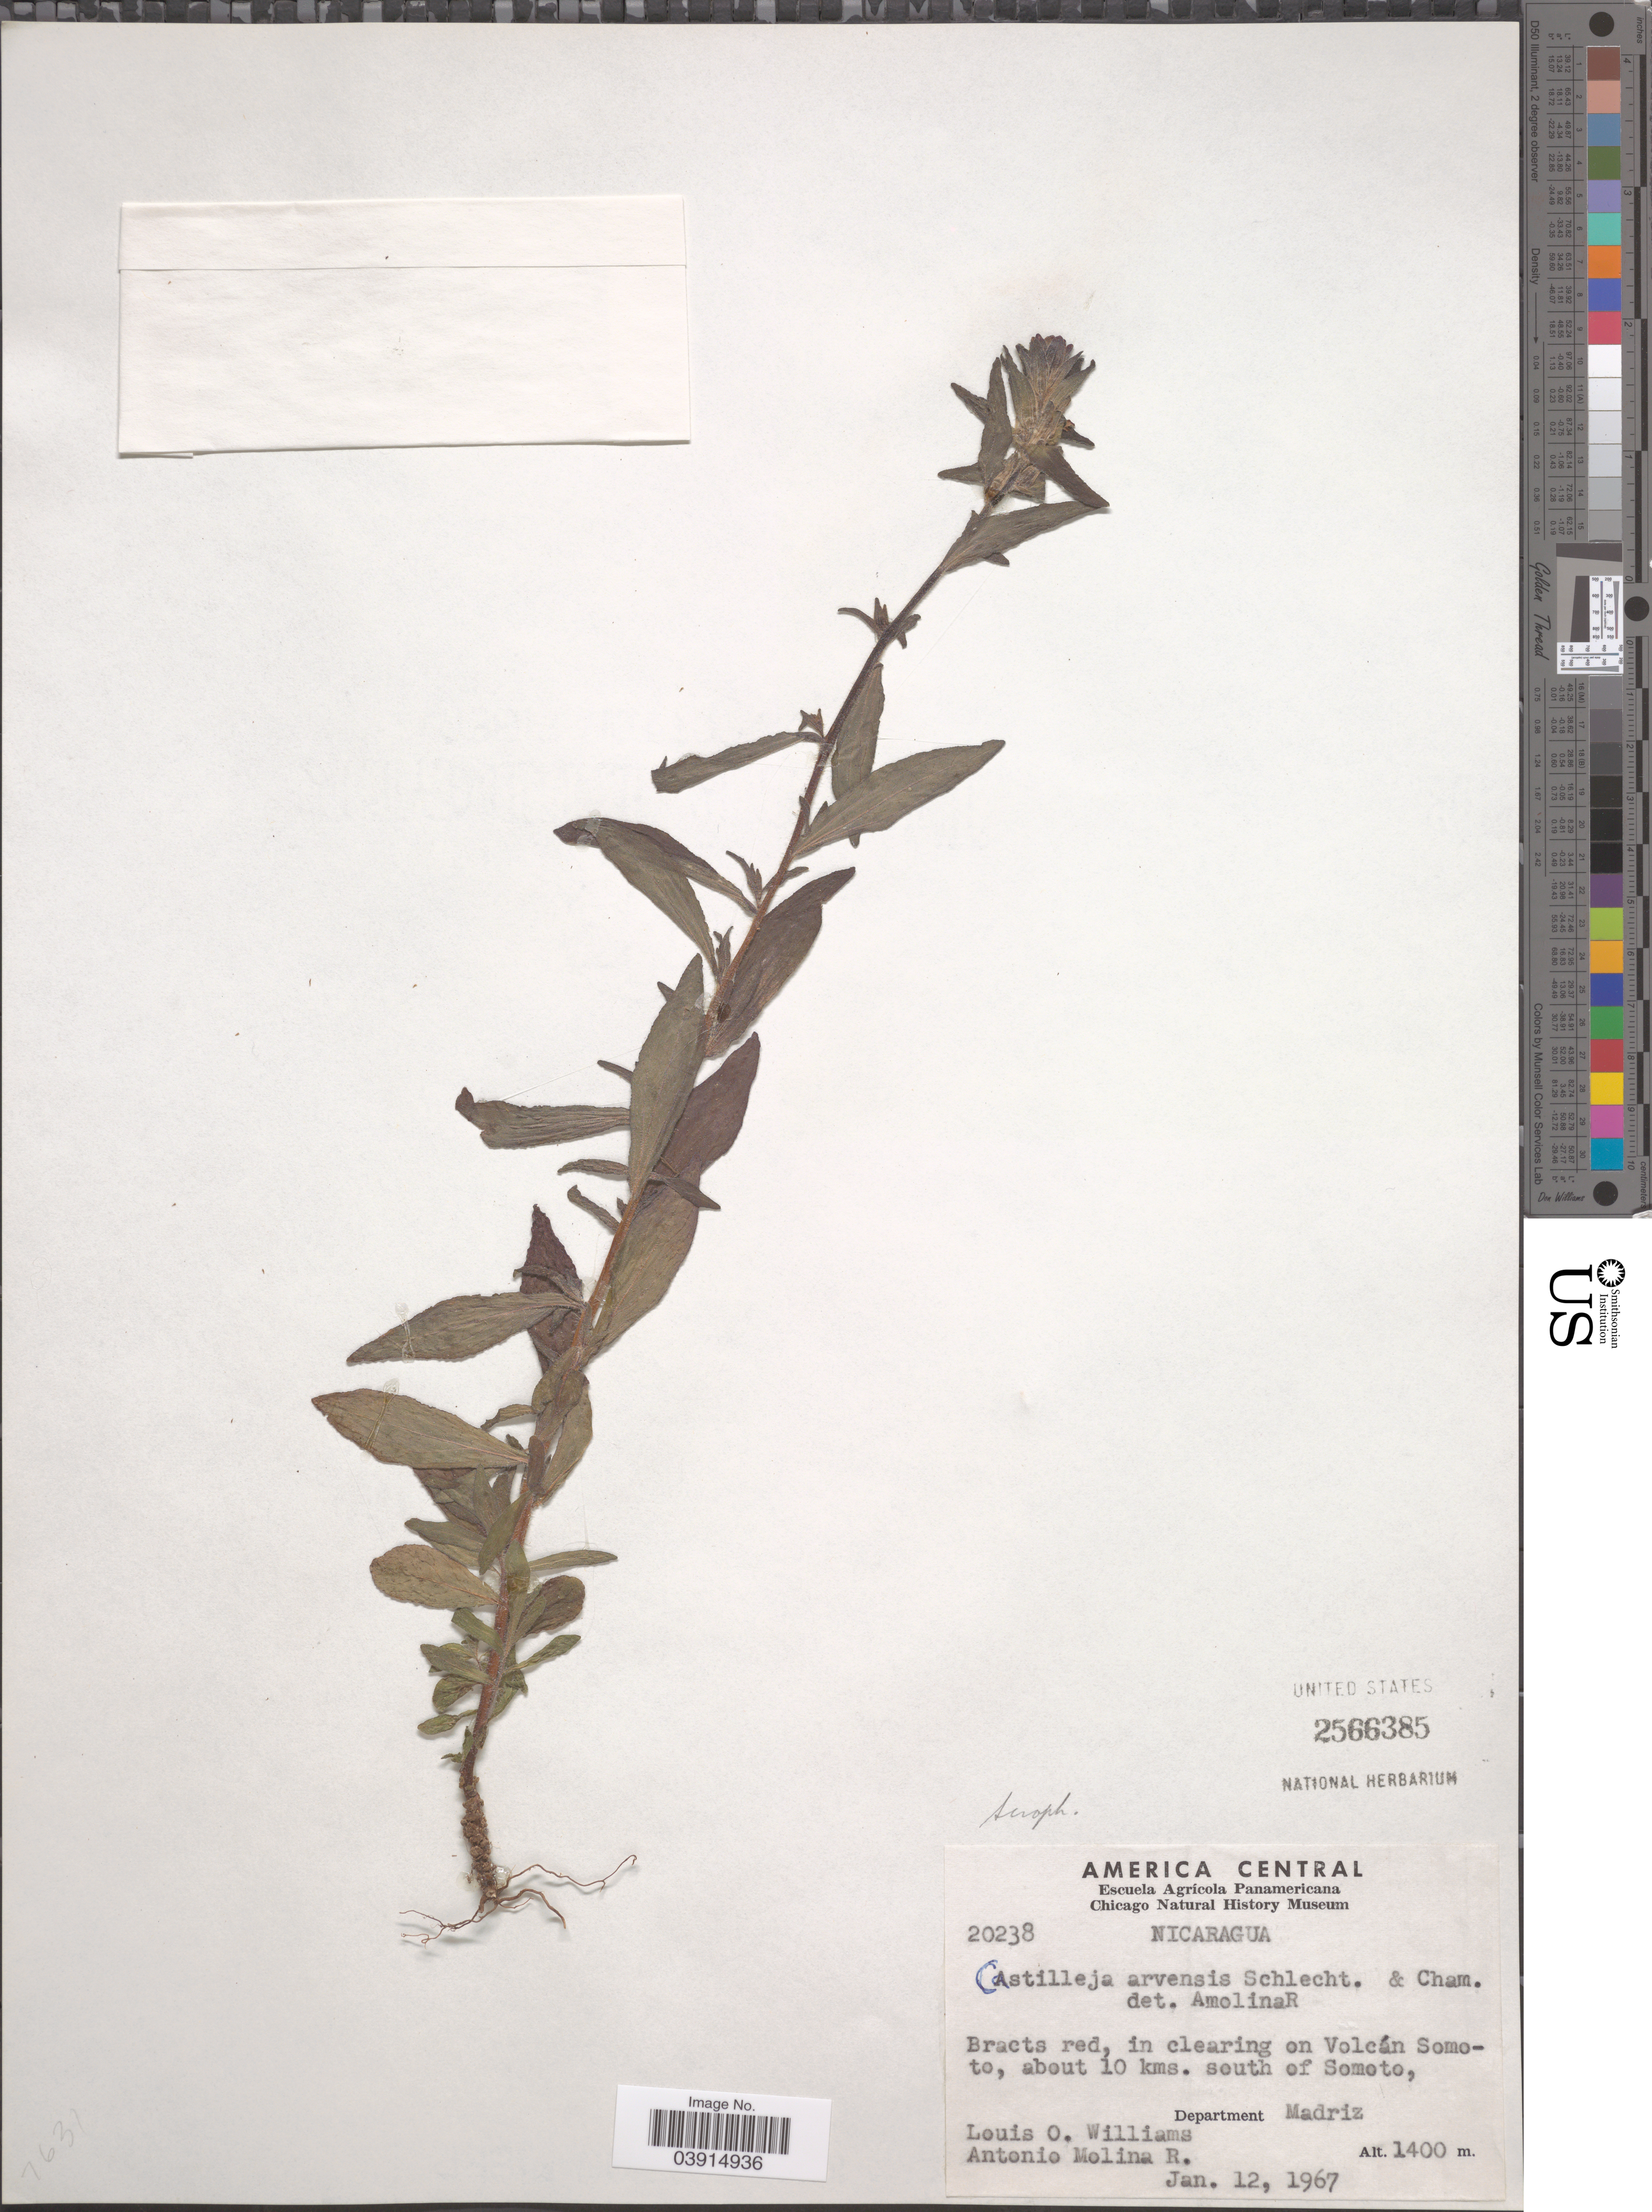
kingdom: Plantae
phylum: Tracheophyta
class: Magnoliopsida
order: Lamiales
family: Orobanchaceae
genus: Castilleja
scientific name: Castilleja arvensis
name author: Schltdl. & Cham.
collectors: L. O. Williams & A. Molina R.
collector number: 20238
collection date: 1967-01-12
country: Nicaragua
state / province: Madriz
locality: In clearing on Volcán Somoto, about 10 kms. south of Somoto, Department Madriz.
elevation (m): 1400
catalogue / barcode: US 2566385